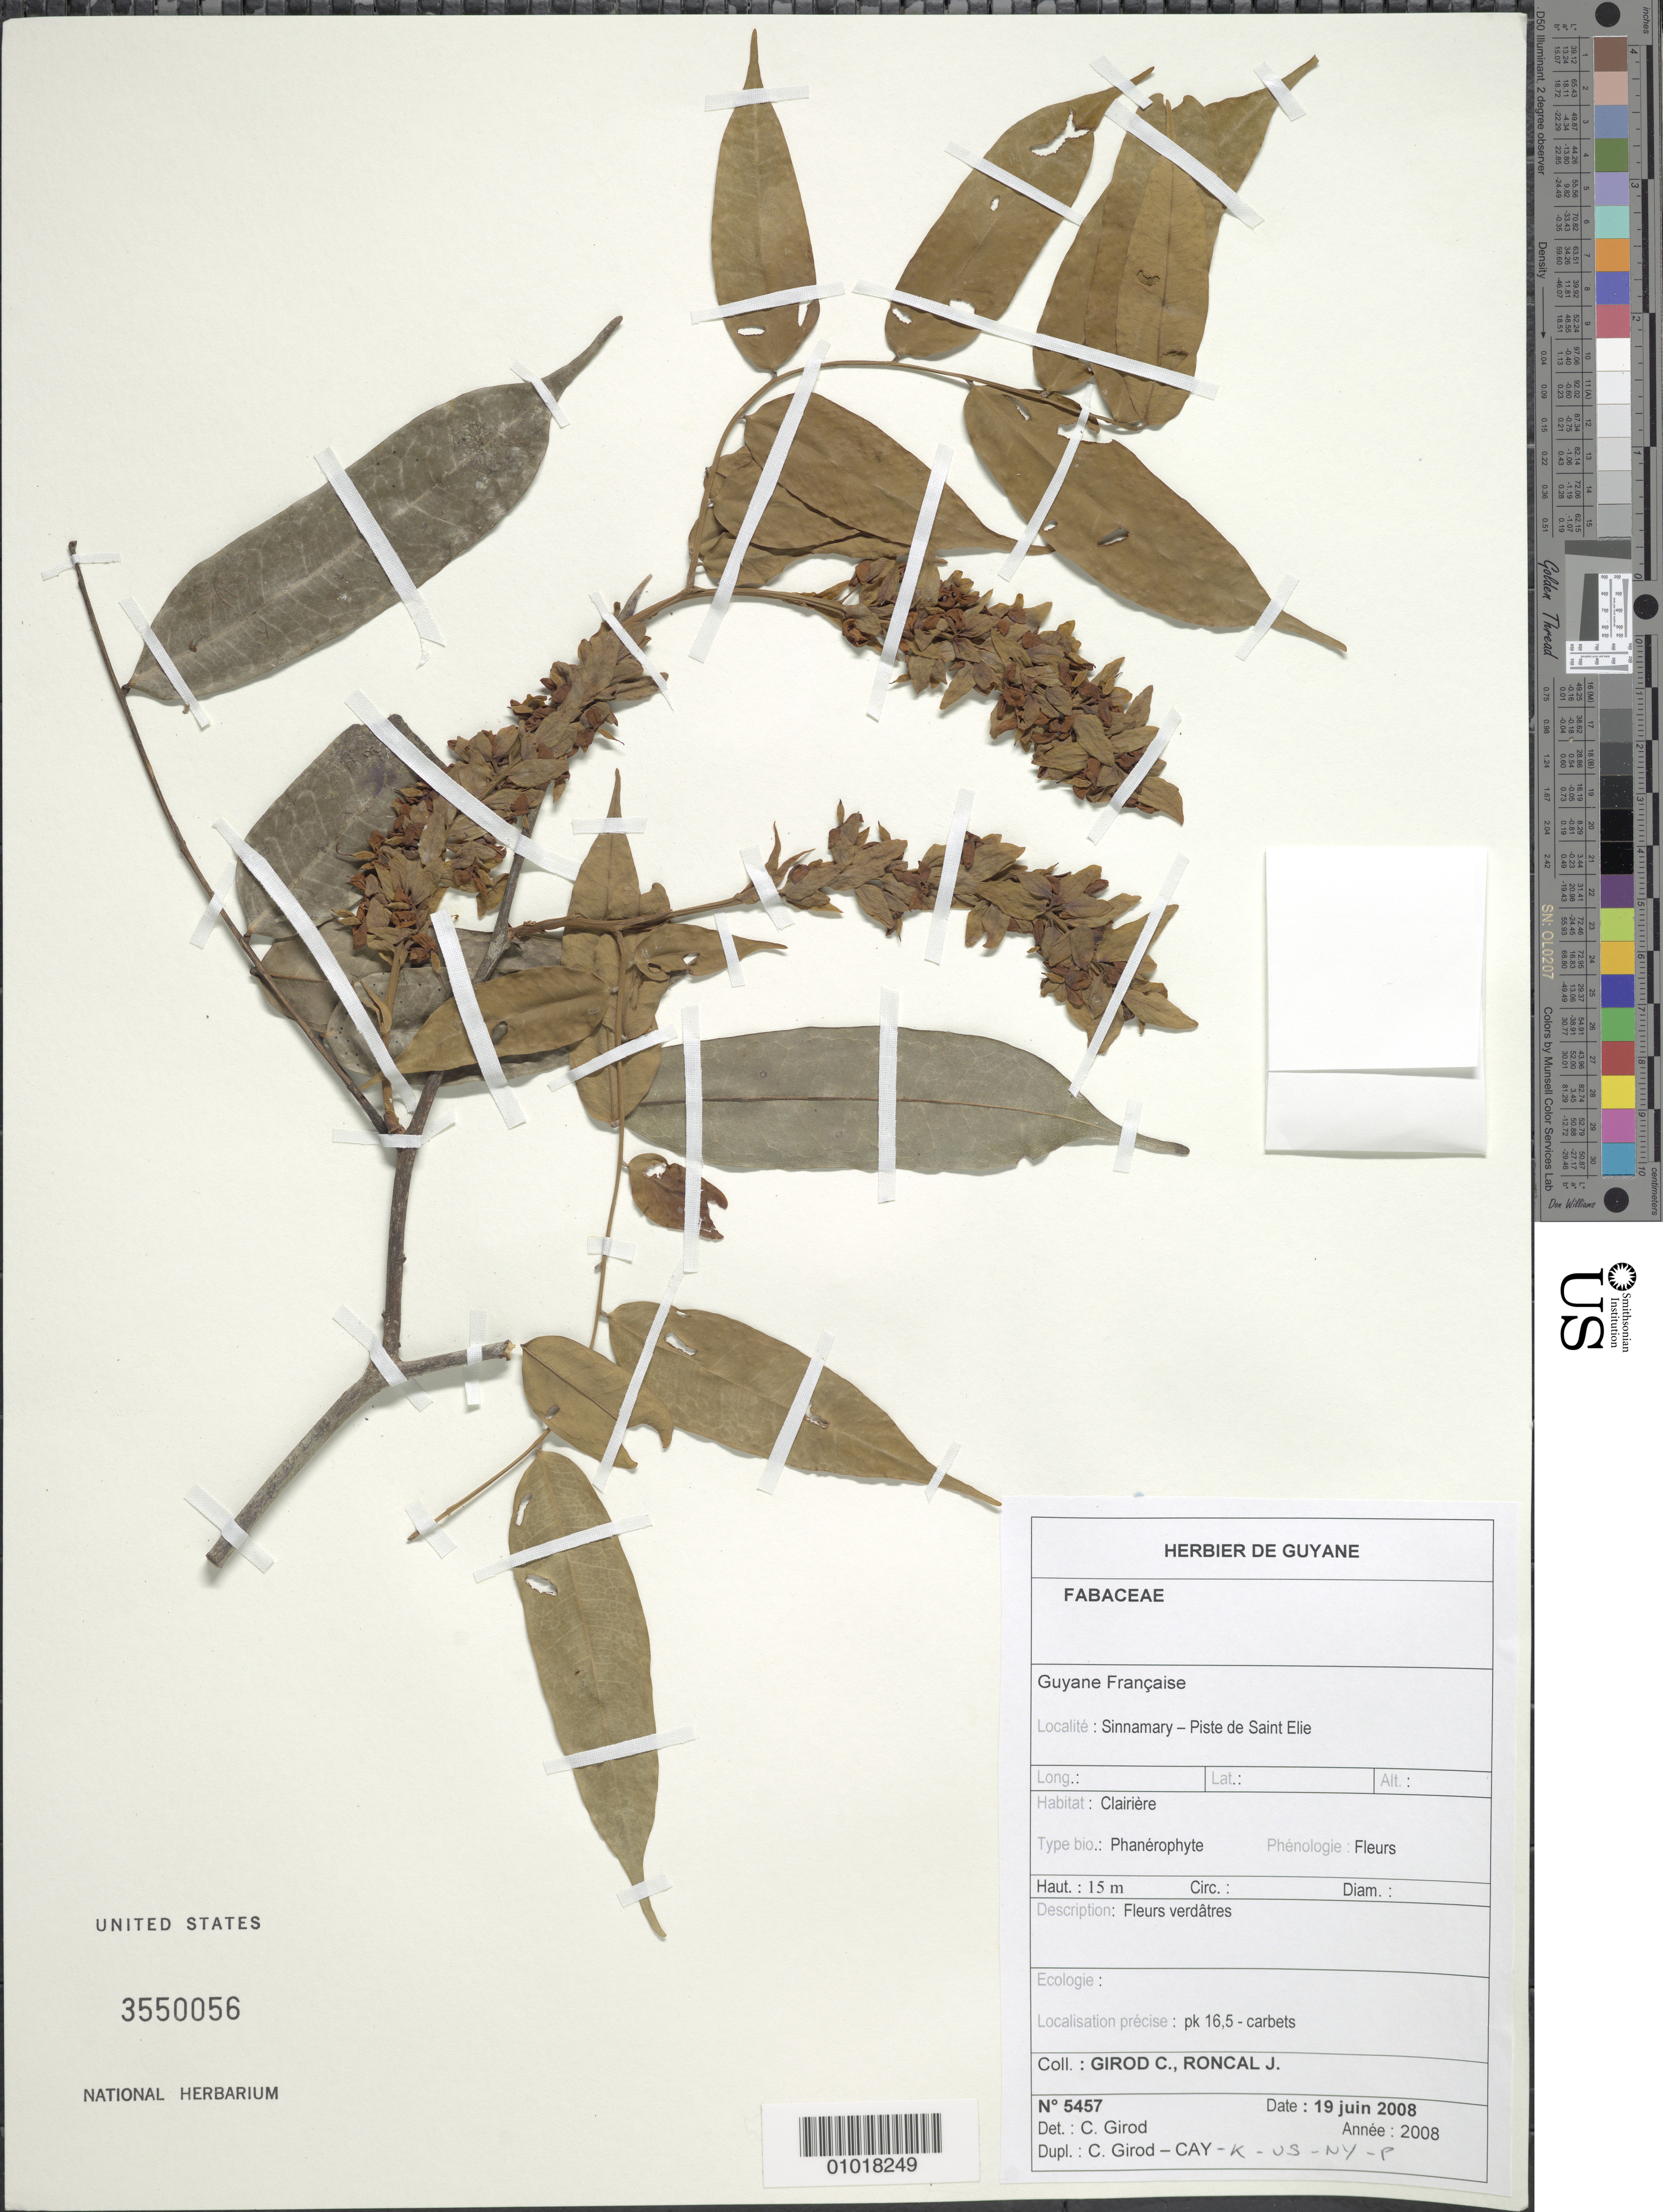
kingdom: Plantae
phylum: Tracheophyta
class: Magnoliopsida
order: Fabales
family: Fabaceae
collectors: C. Girod & J. Roncal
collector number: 5457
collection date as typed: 19-Jun-08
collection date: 2008-06-19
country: French Guiana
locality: Sinnamary - Piste de Saint Elie. pk 16.5 - carbets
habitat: Clairiere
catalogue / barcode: US 3550056